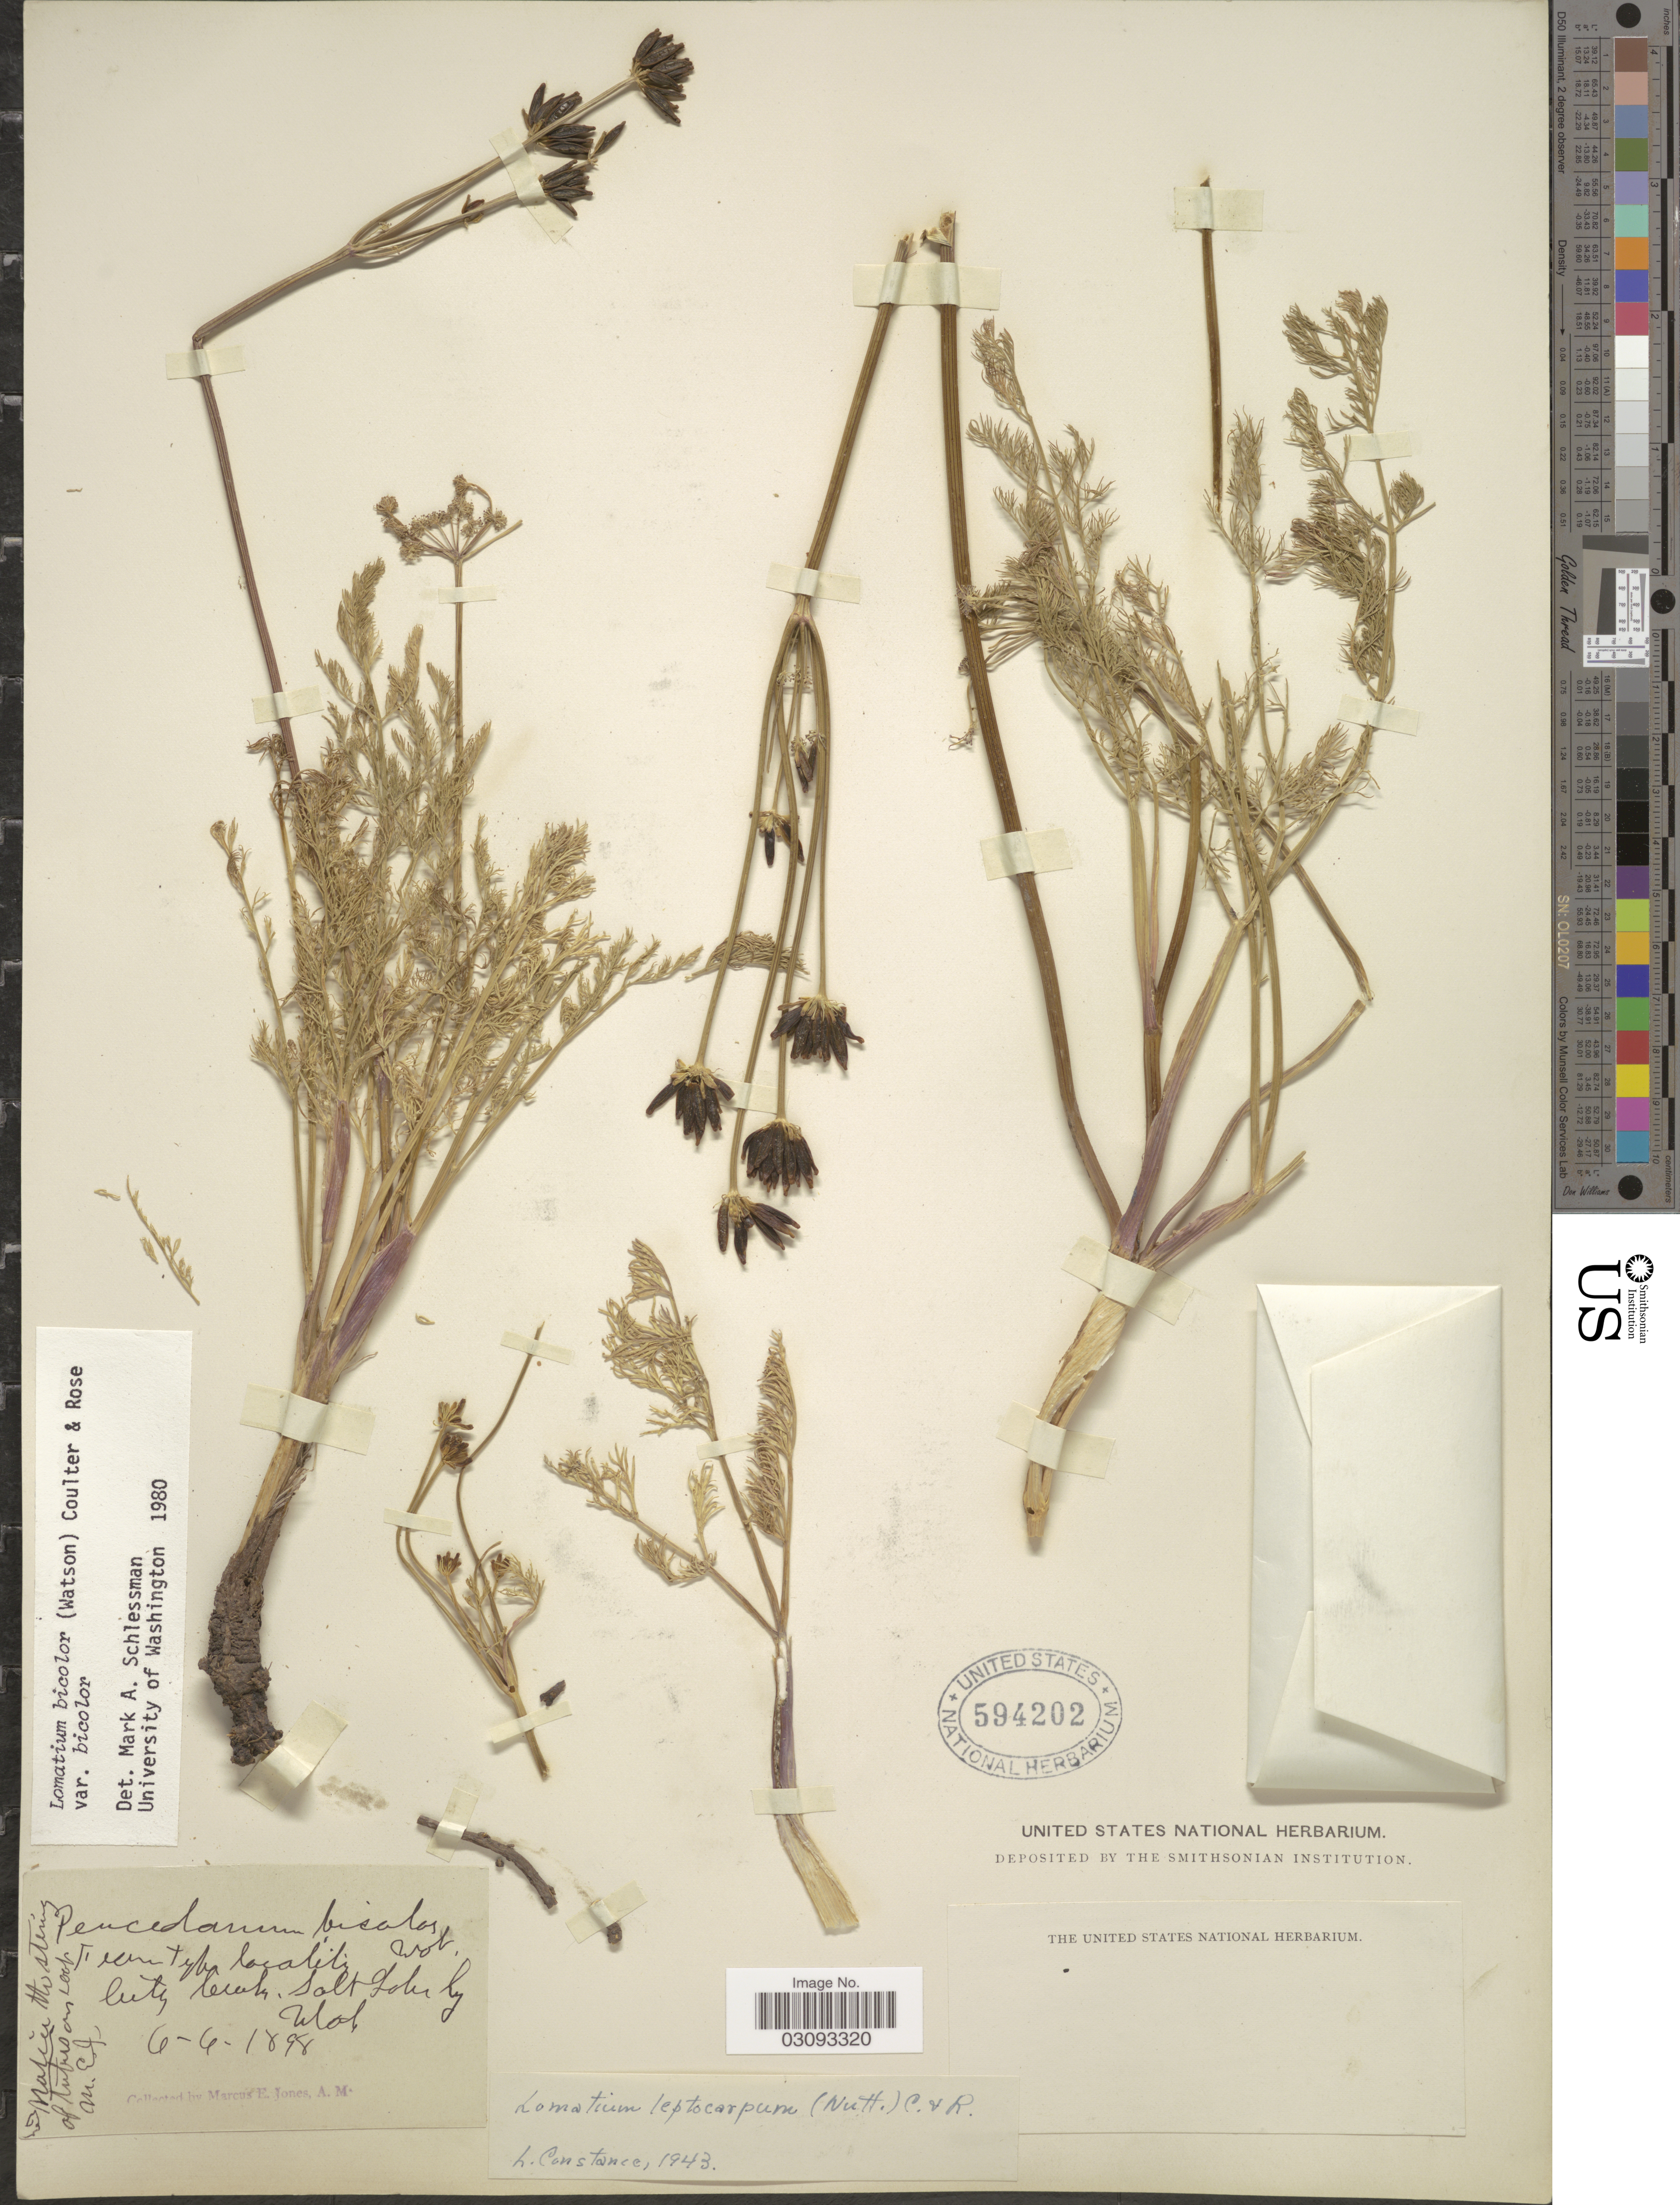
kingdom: Plantae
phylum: Tracheophyta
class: Magnoliopsida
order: Apiales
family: Apiaceae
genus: Lomatium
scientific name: Lomatium bicolor var. bicolor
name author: (S. Watson) J.M. Coult. & Rose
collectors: M. E. Jones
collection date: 1898-06-06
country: United States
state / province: Utah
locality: City Creek, Salt Lake.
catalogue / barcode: US 594202